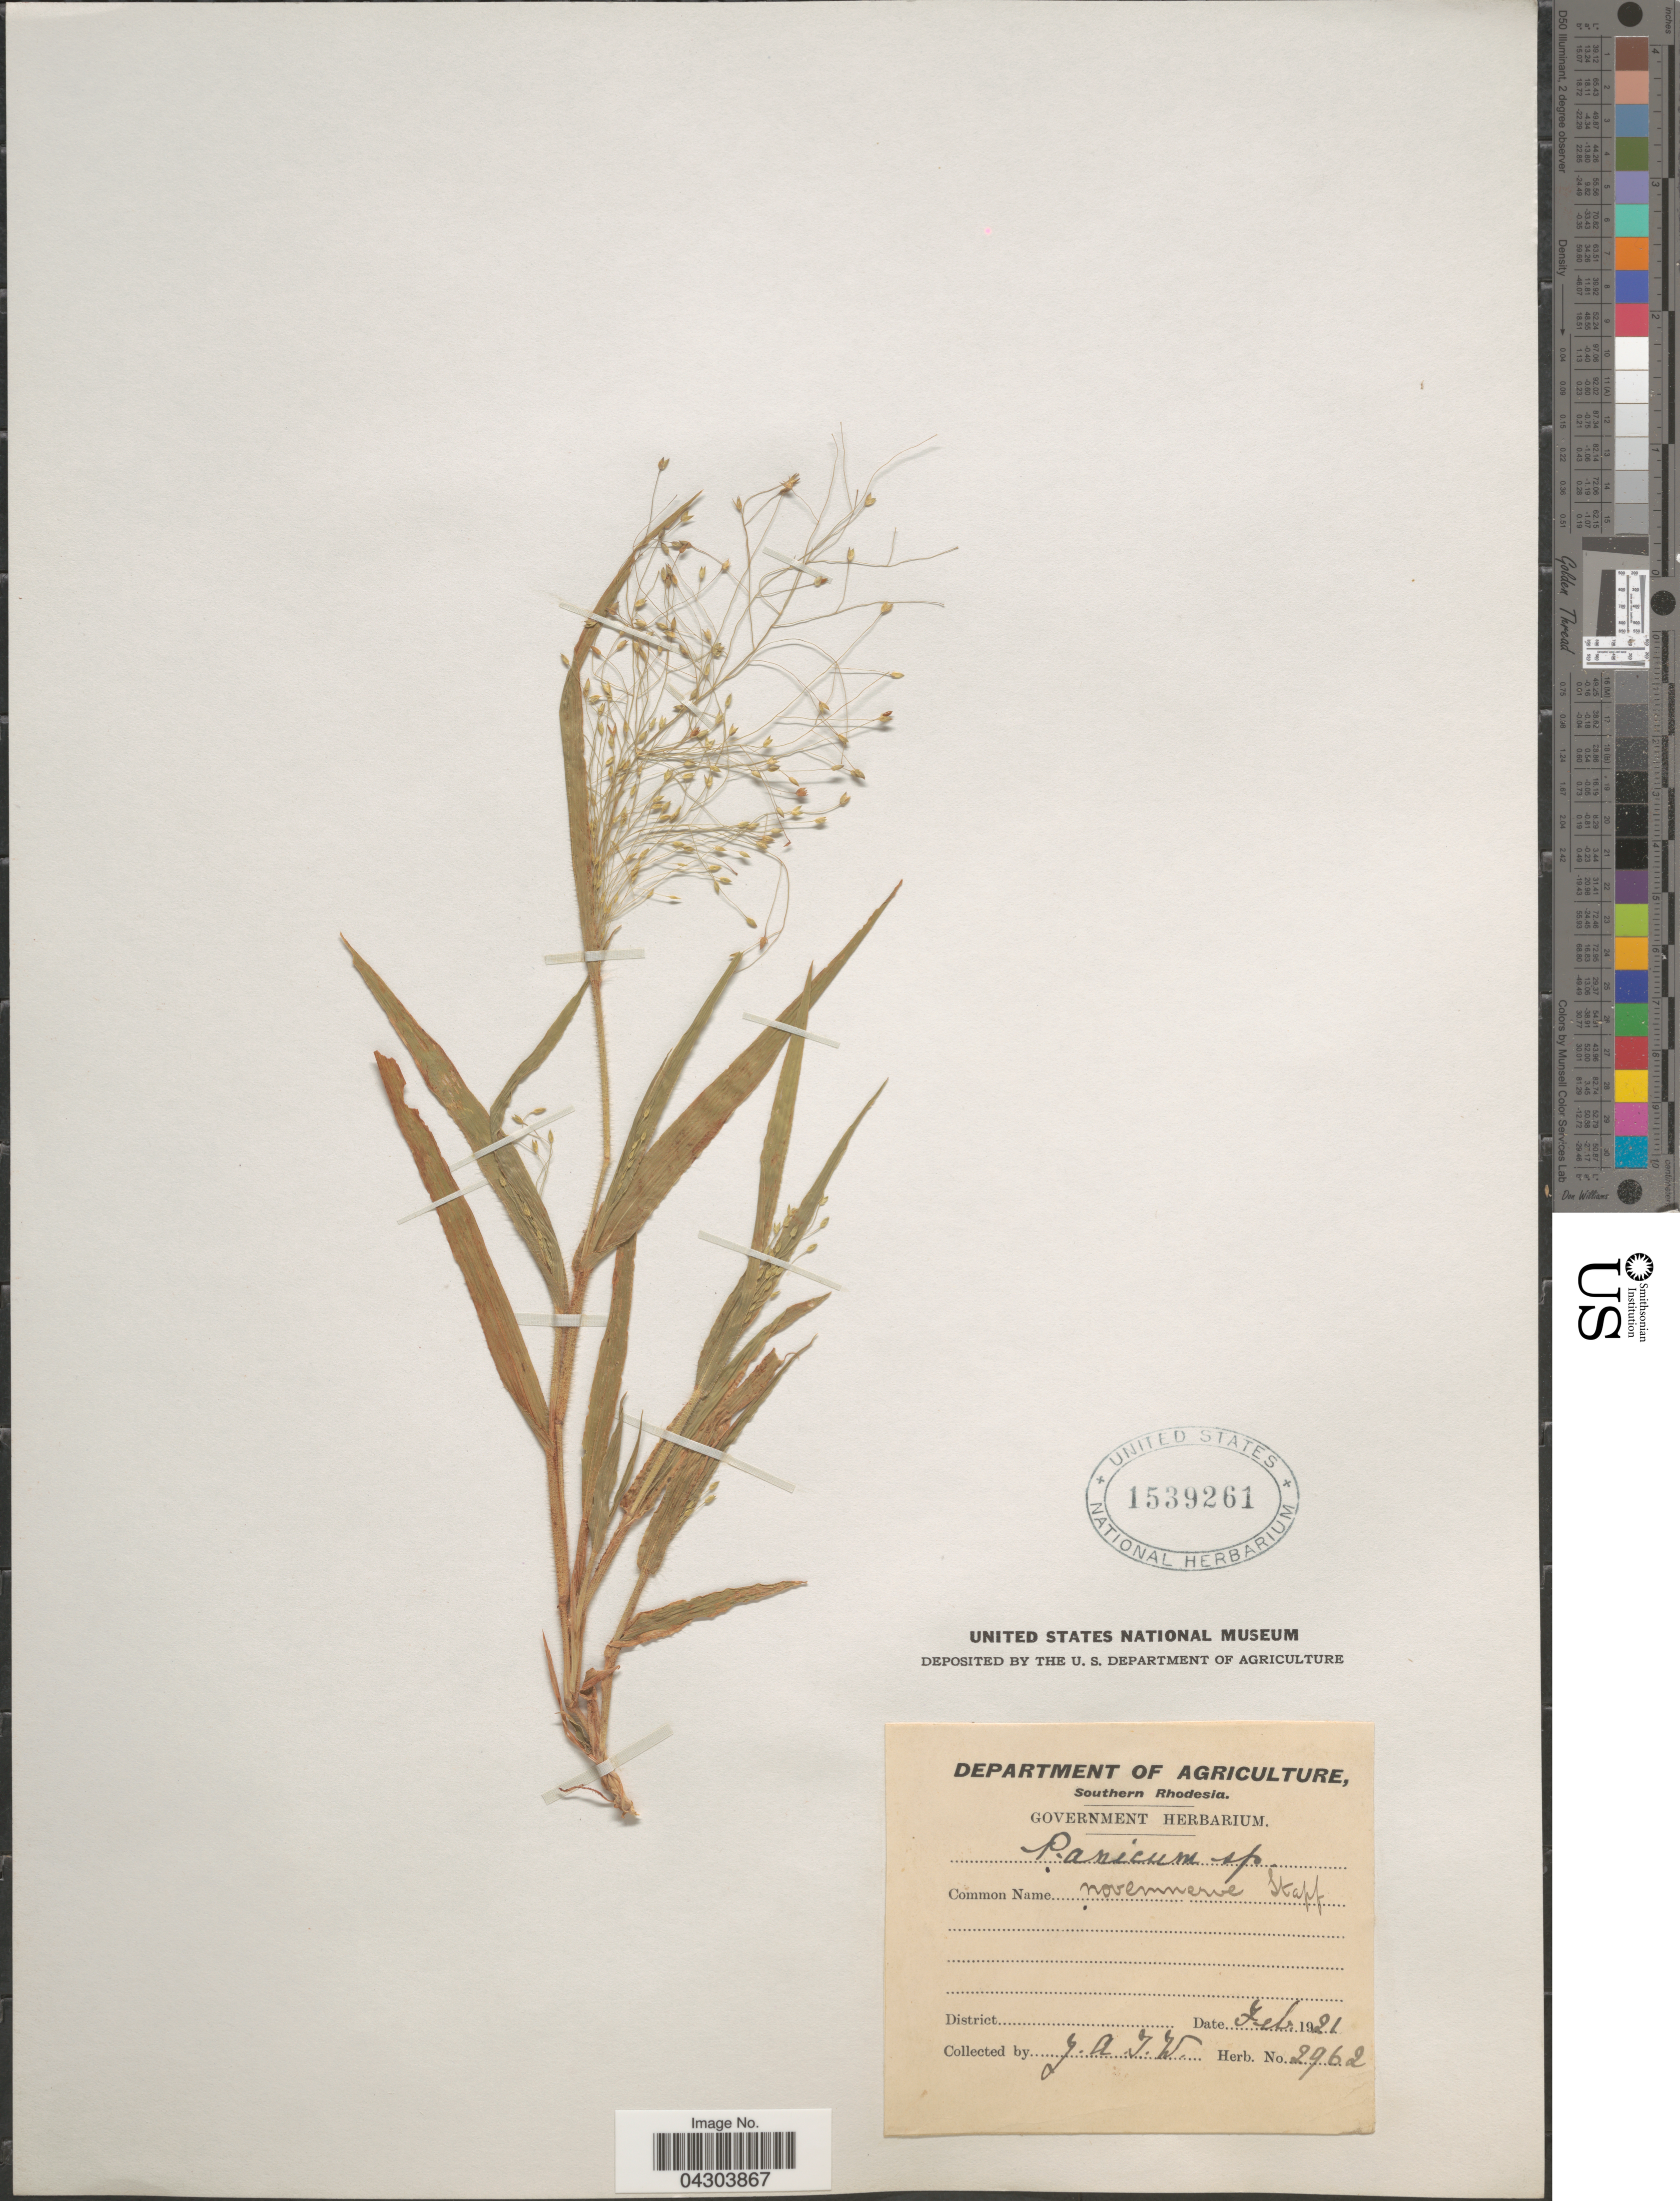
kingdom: Plantae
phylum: Tracheophyta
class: Liliopsida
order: Poales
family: Poaceae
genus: Panicum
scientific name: Panicum novemnerve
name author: Stapf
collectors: J. A. T. W.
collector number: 2962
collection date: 1921-02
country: Zimbabwe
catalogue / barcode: US 1539261